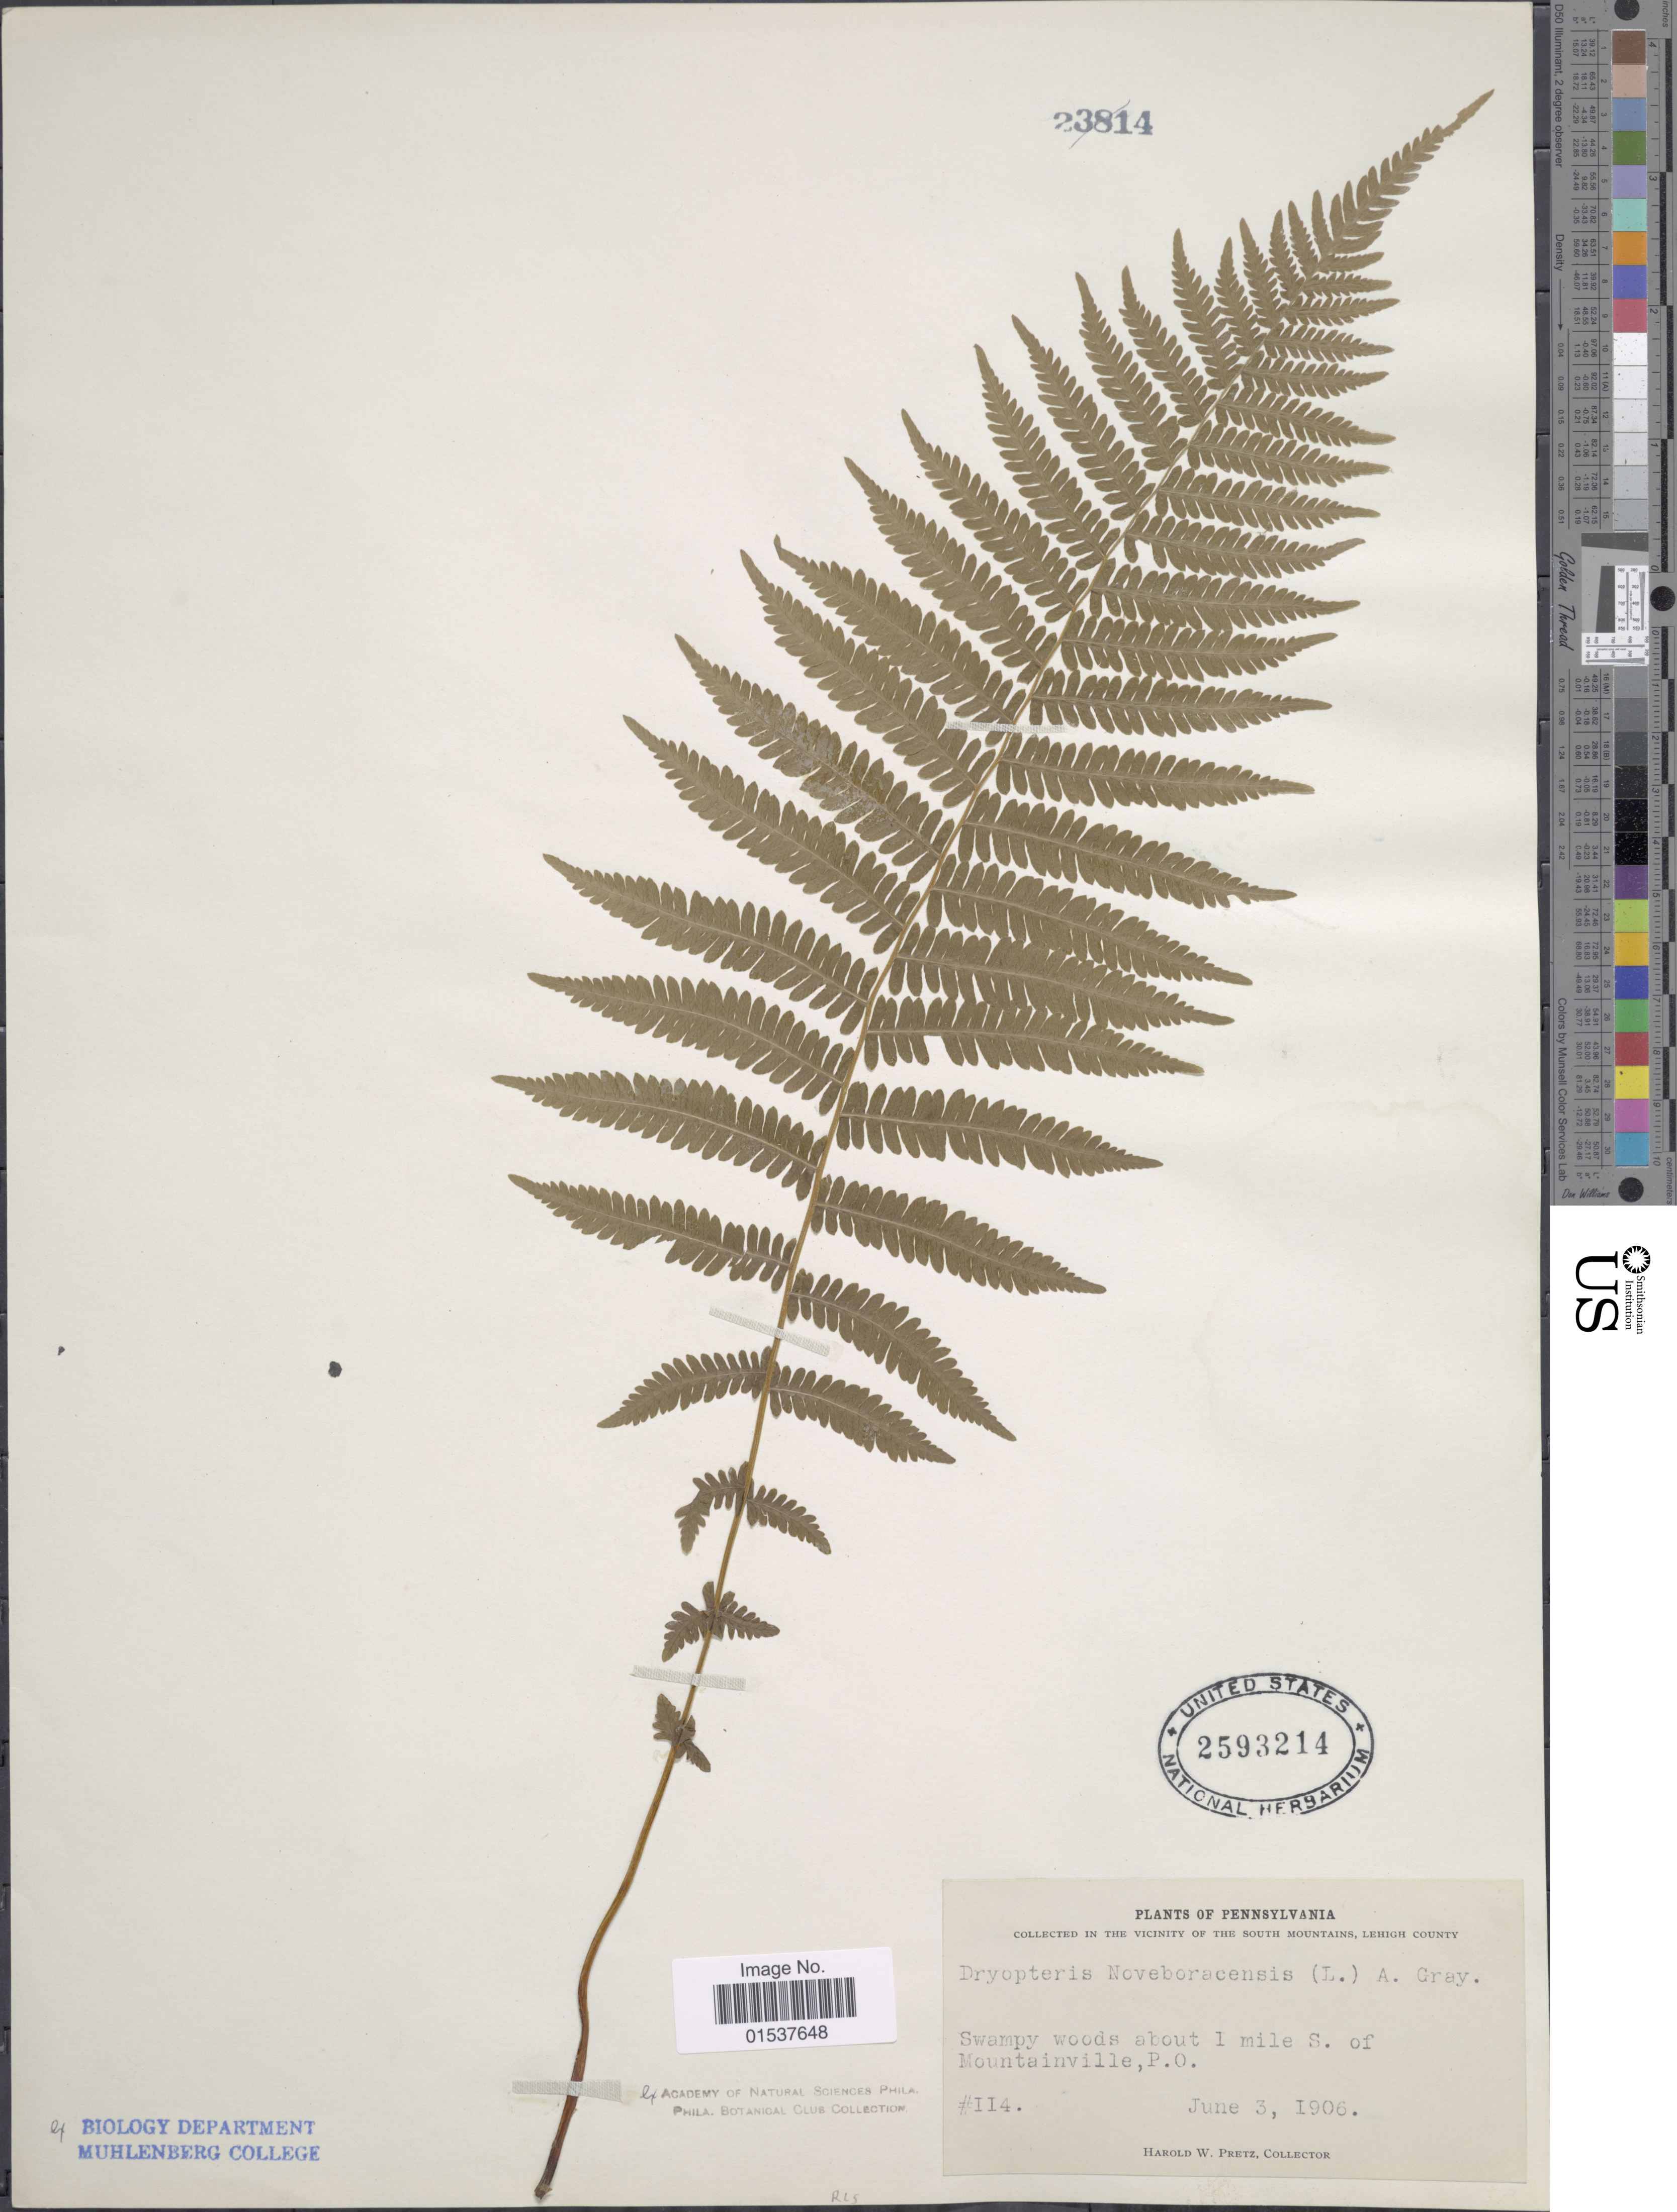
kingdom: Plantae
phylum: Tracheophyta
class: Polypodiopsida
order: Polypodiales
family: Thelypteridaceae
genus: Parathelypteris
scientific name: Parathelypteris noveboracensis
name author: (L.) Ching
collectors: H. W. Pretz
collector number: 114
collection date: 1906-06-03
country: United States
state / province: Pennsylvania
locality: Vicinity of the South Mountains, Lehigh County, swampy woods about 1 mile S. of Mountainville, P. O.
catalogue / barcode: US 2593214